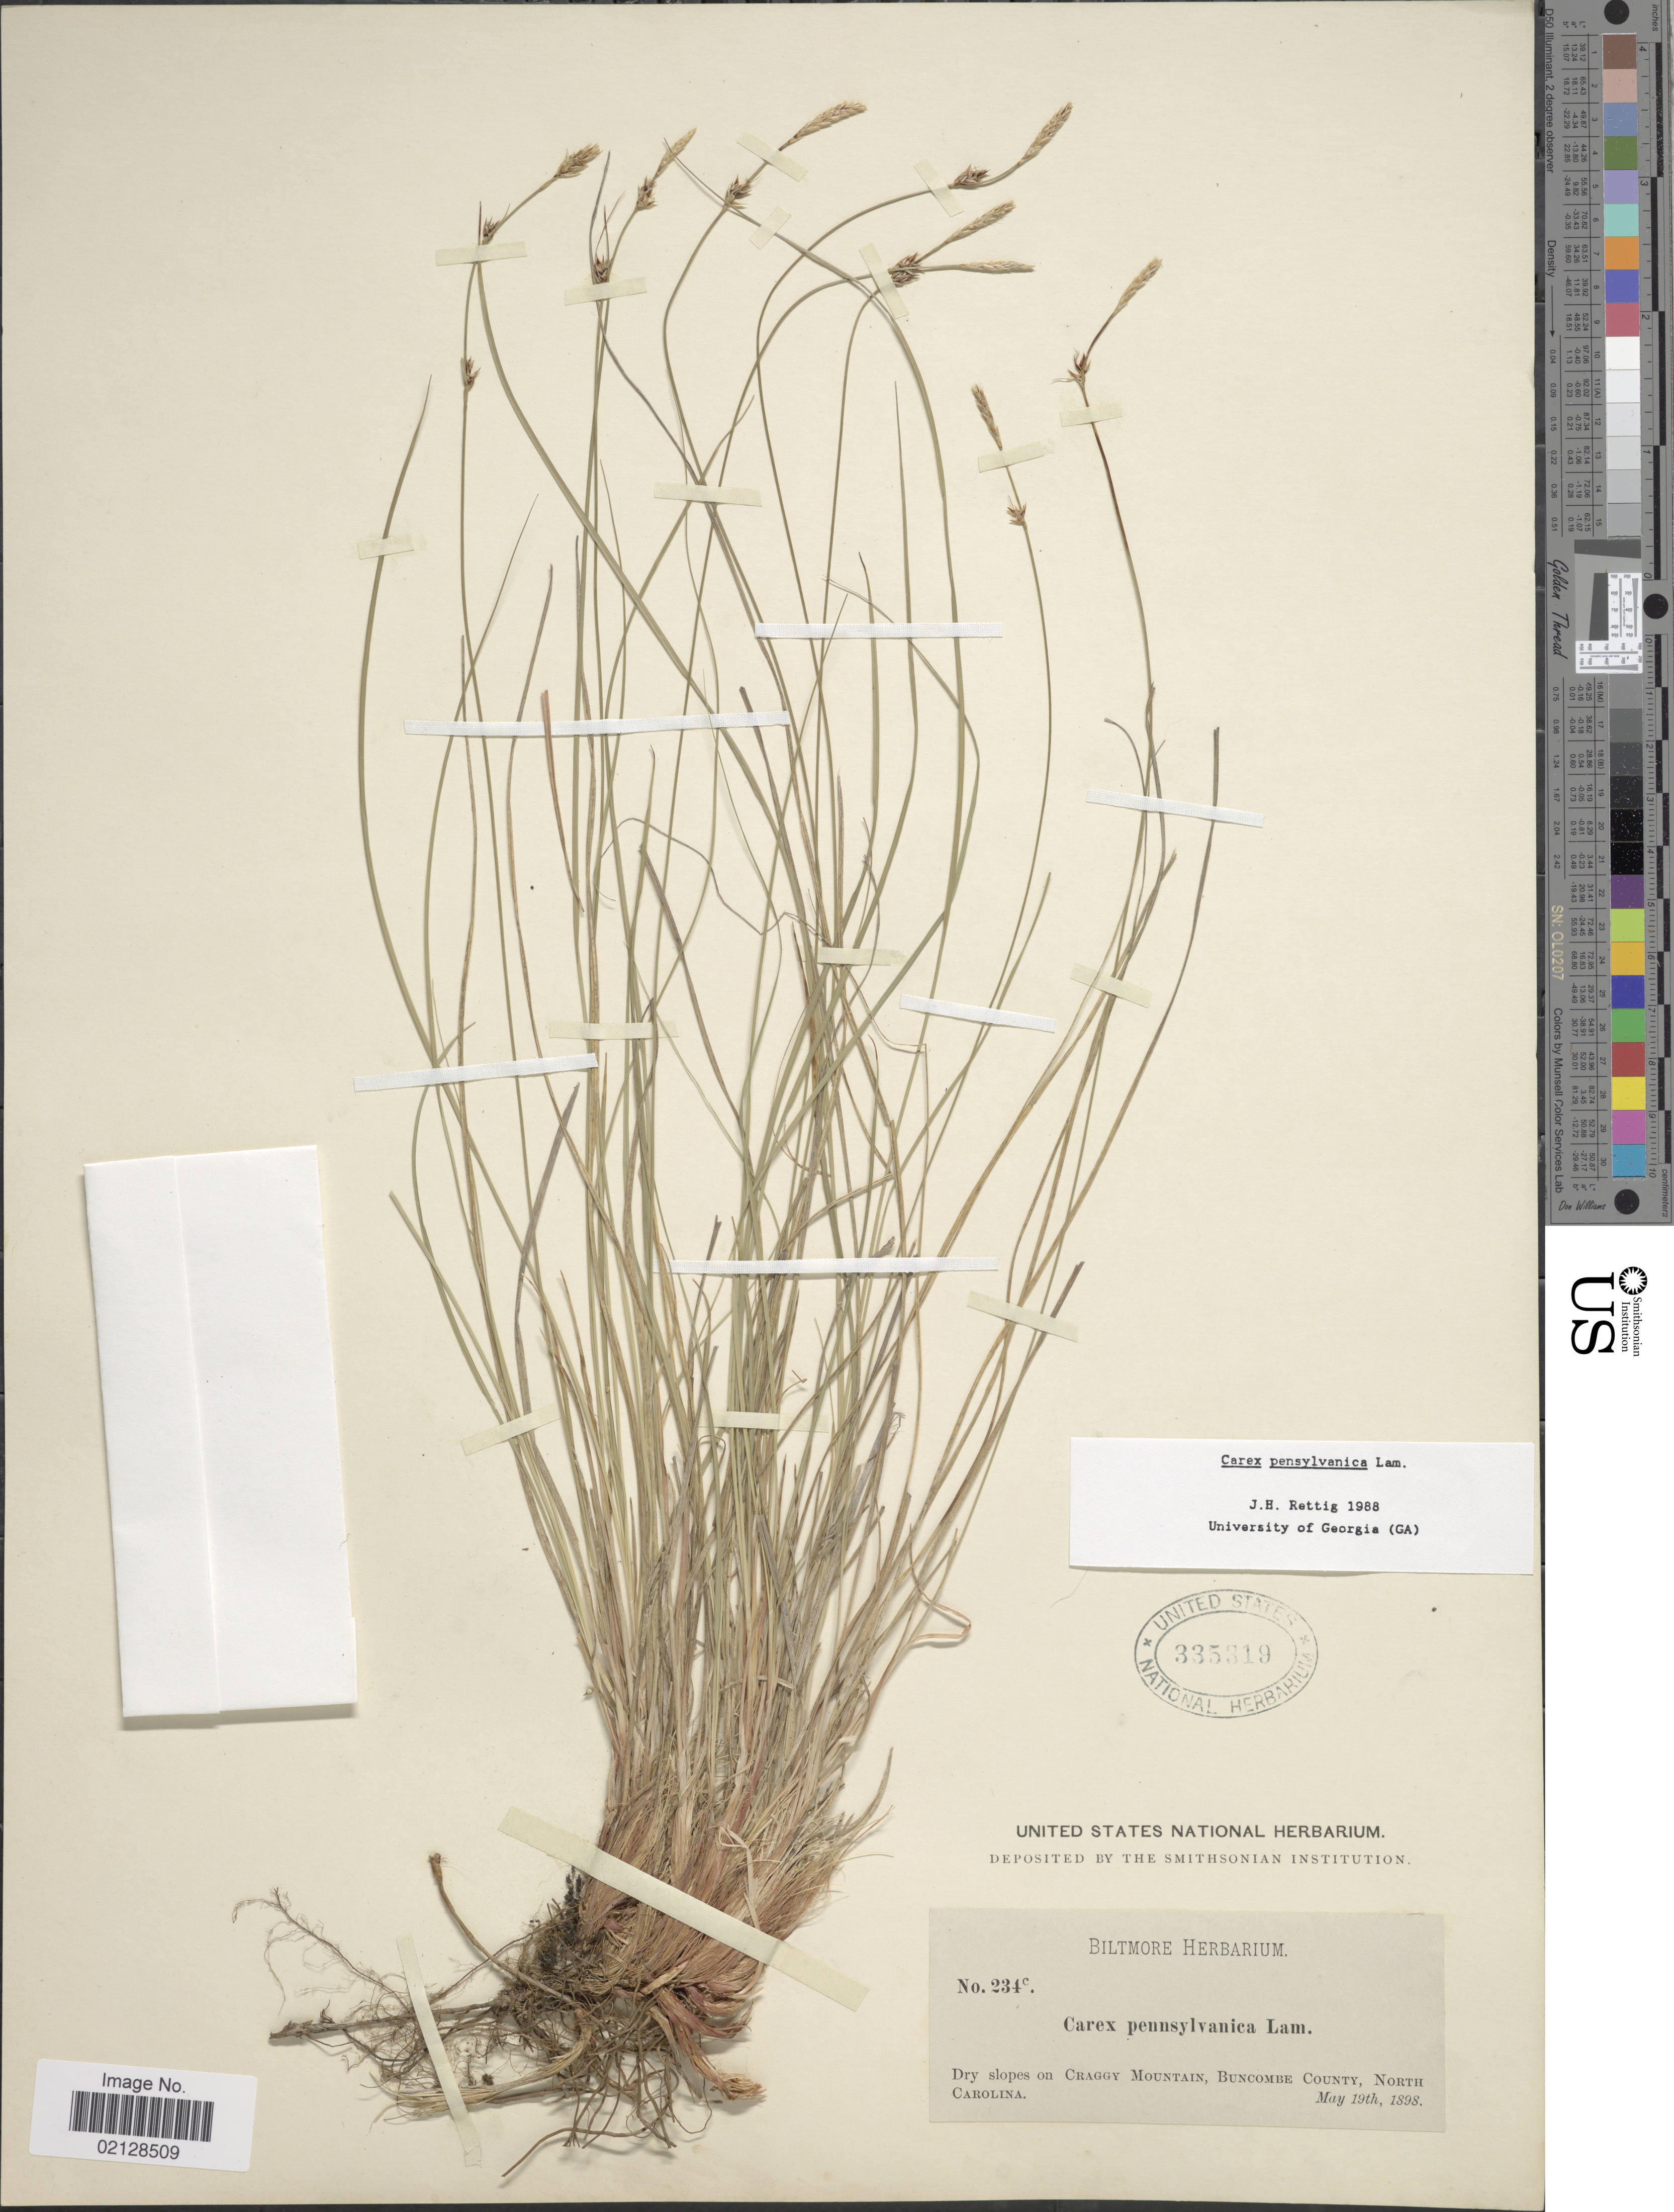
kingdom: Plantae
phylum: Tracheophyta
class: Liliopsida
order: Poales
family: Cyperaceae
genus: Carex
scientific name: Carex pensylvanica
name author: Lam.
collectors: ex herb. Biltmore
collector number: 234c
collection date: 1898-05-19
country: United States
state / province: North Carolina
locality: Dry slopes on Craggy Mountain, Buncombe County, North Carolina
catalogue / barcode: US 335319